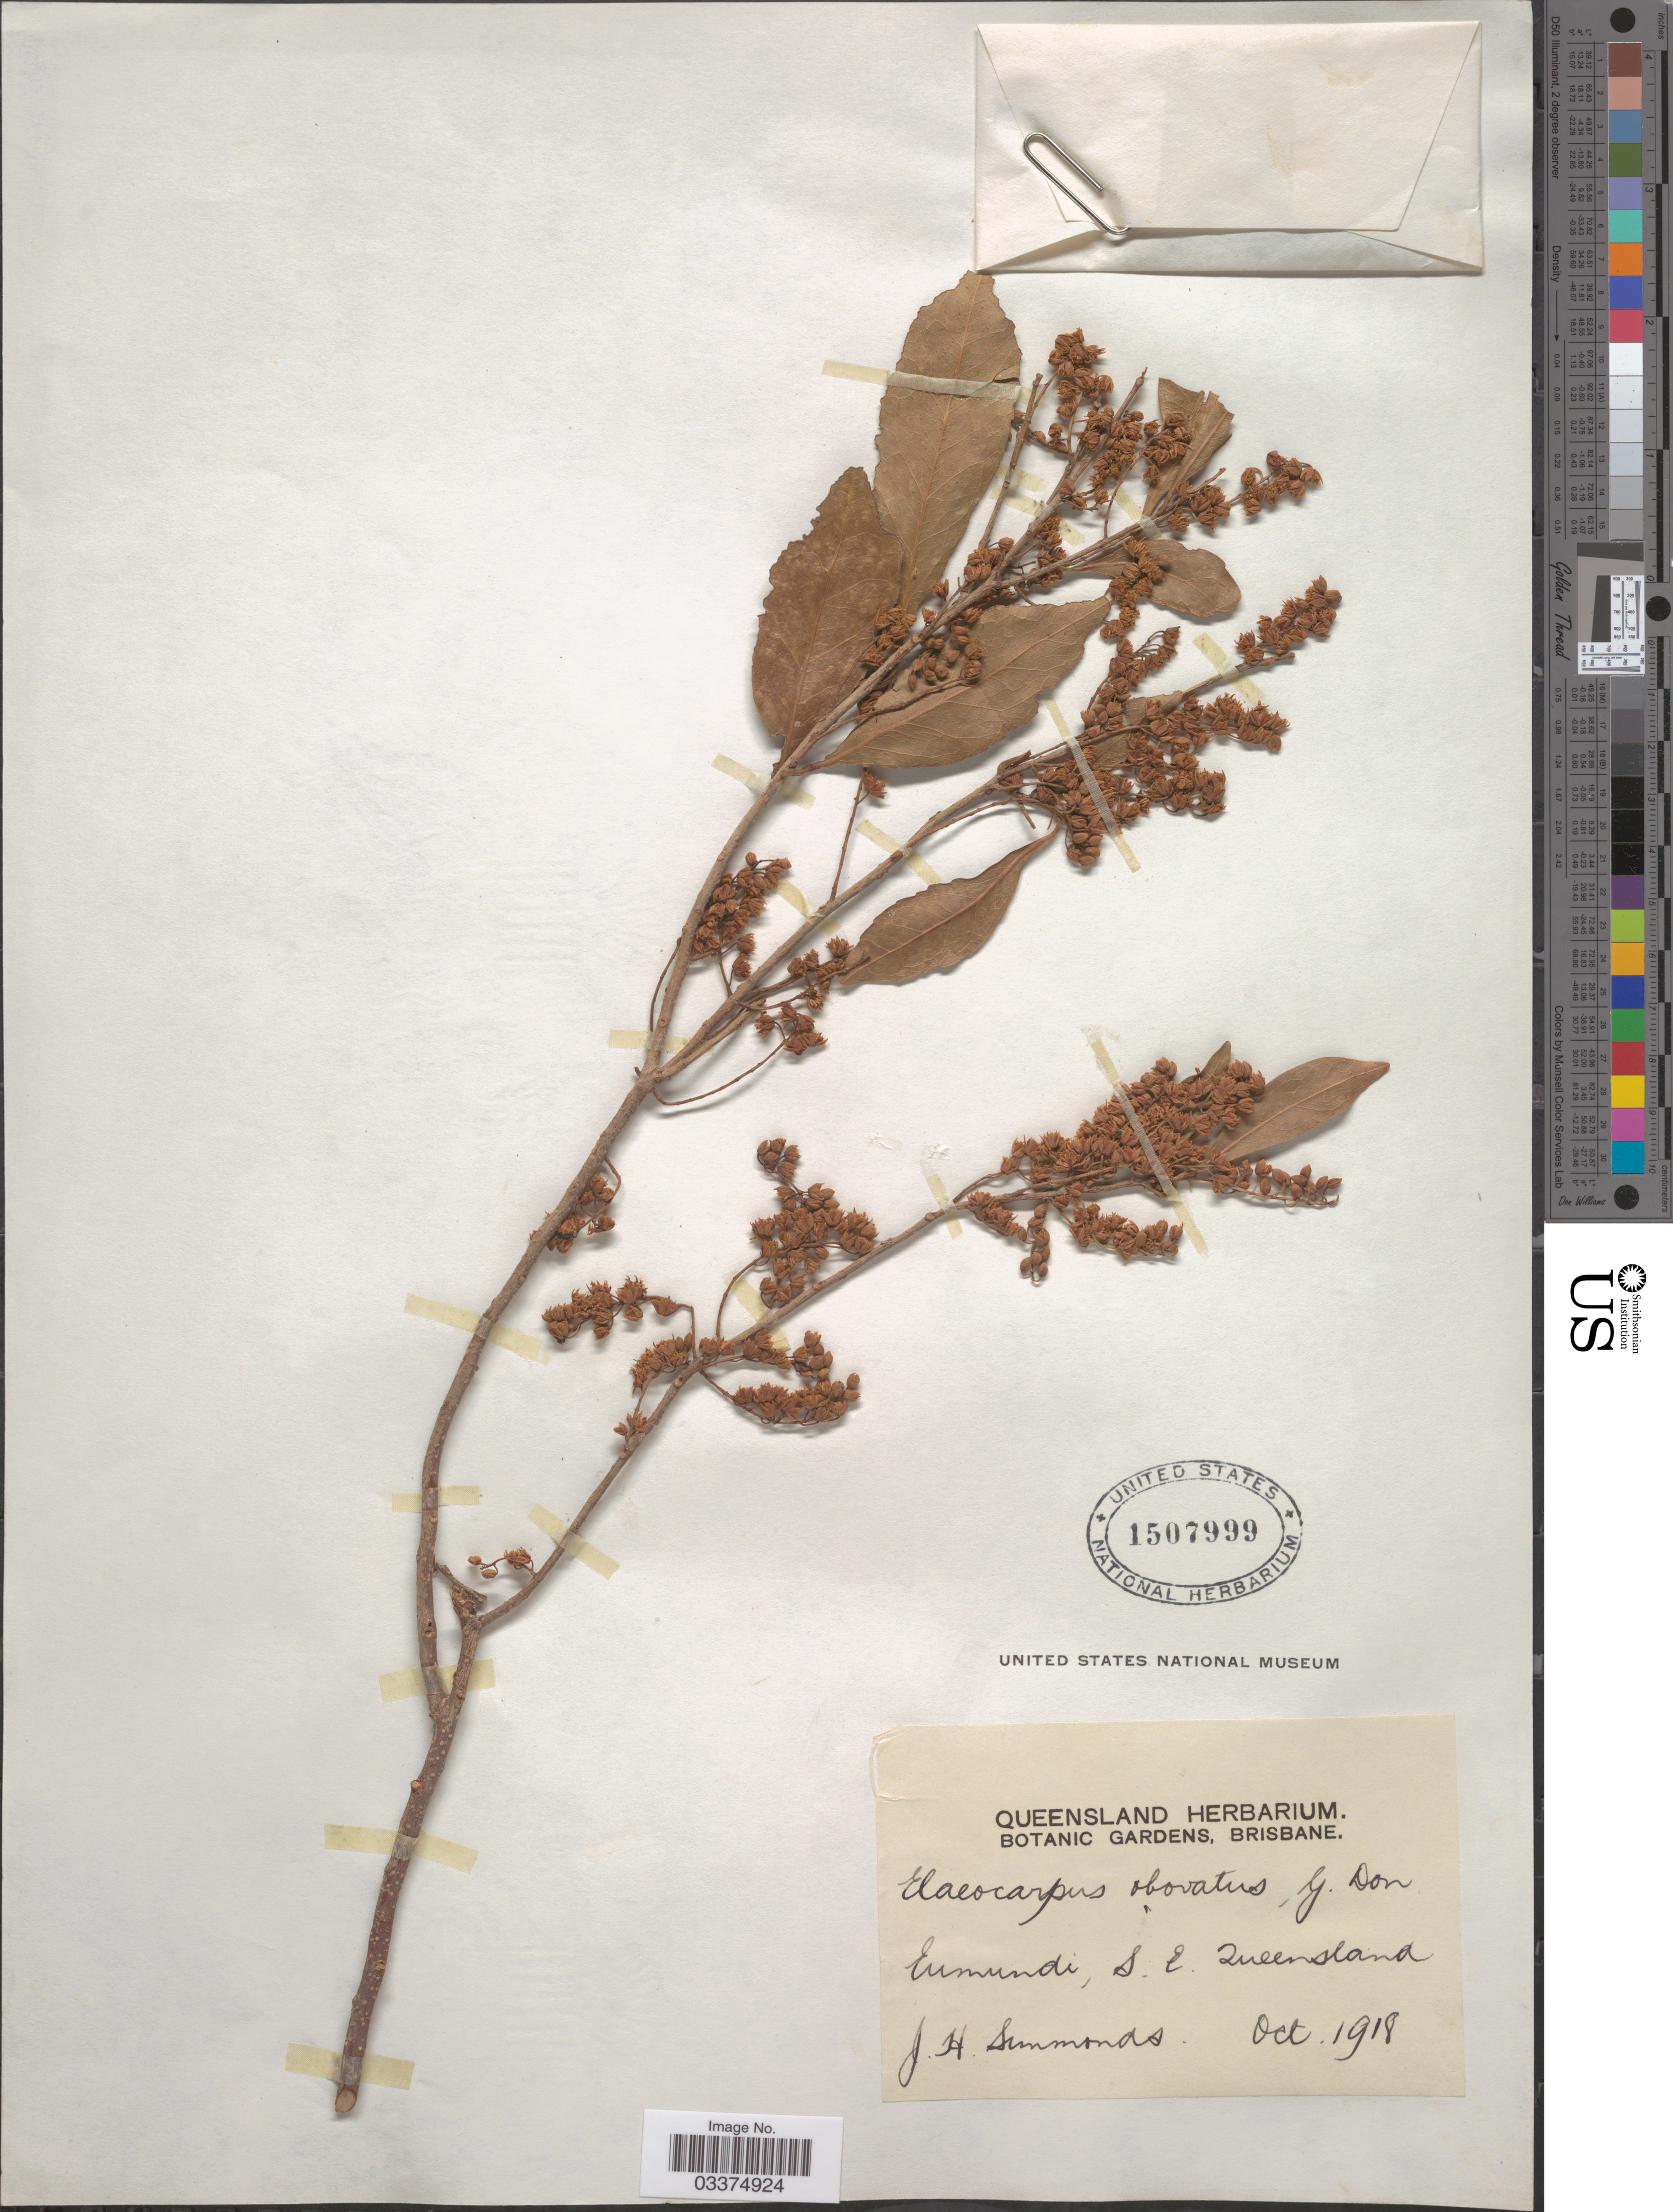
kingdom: Plantae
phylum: Tracheophyta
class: Magnoliopsida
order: Oxalidales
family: Elaeocarpaceae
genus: Elaeocarpus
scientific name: Elaeocarpus obovatus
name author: G. Don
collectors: J. Simmonds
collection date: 1918-10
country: Australia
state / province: Queensland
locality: Eumundi, S. E. Queensland.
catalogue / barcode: US 1507999